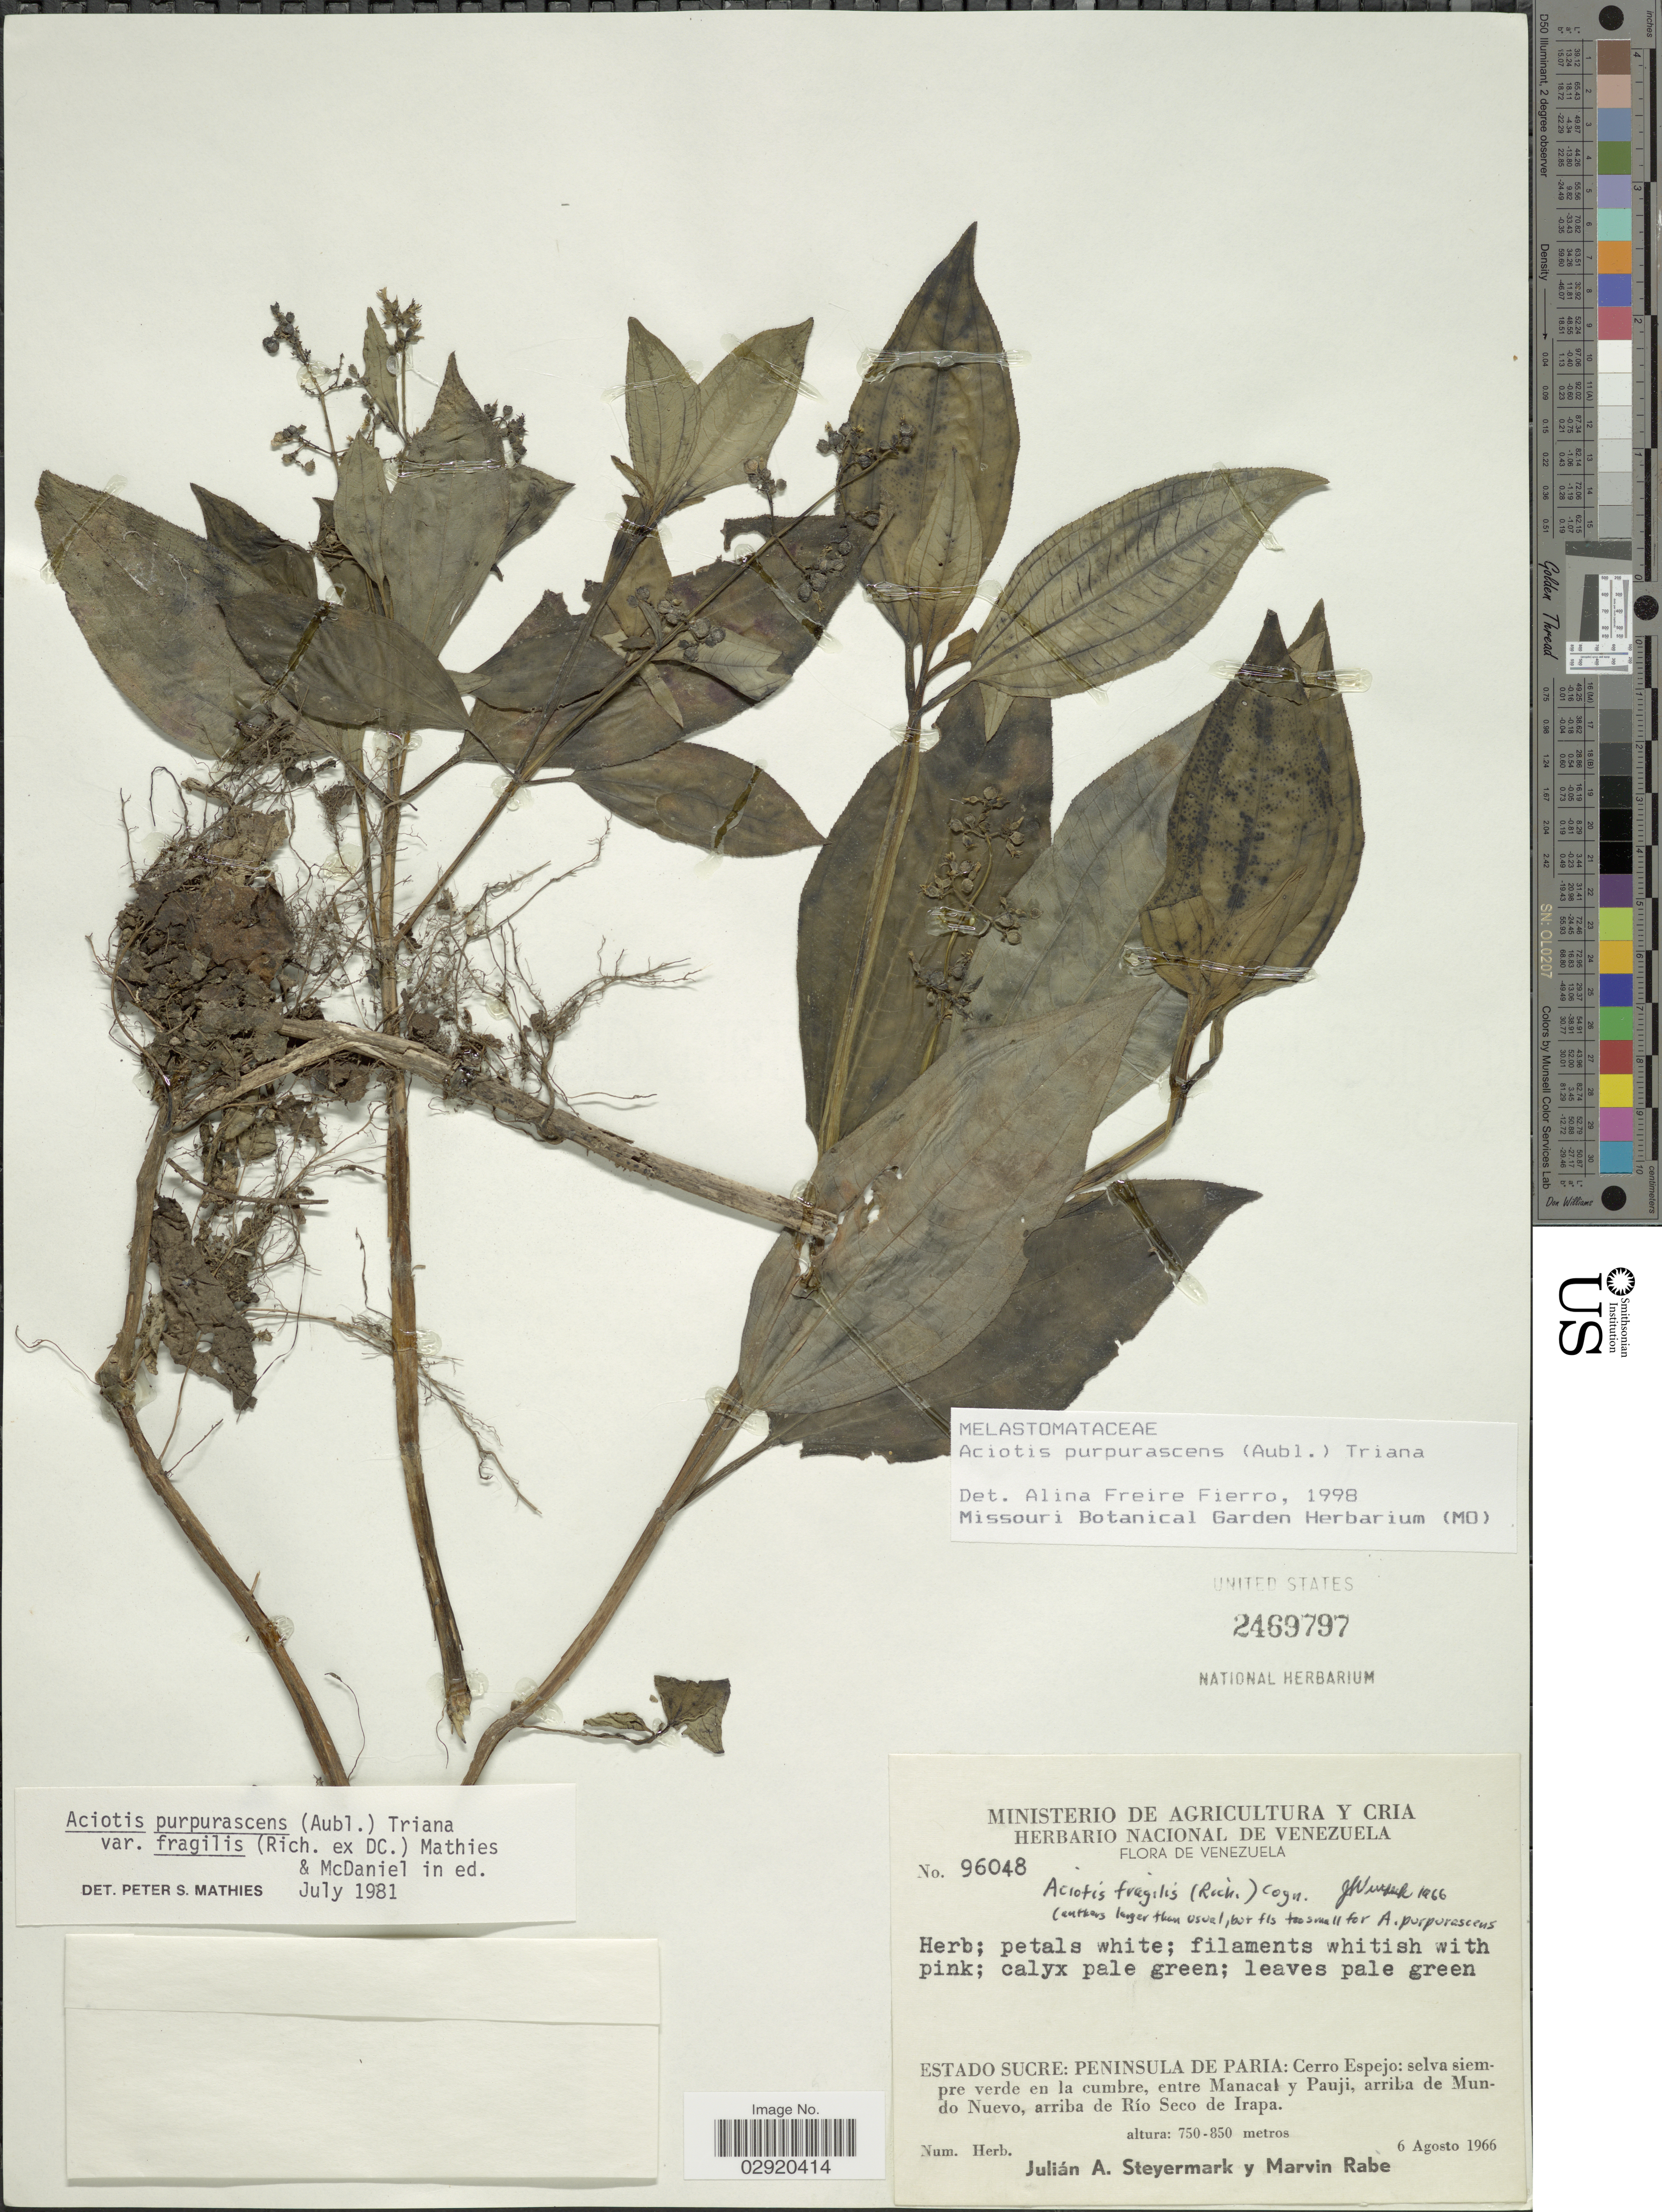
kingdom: Plantae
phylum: Tracheophyta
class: Magnoliopsida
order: Myrtales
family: Melastomataceae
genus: Aciotis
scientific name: Aciotis purpurascens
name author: (Aubl.) Triana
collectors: J. Steyermark & M. Rabe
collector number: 96048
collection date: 1966-08-06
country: Venezuela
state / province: Sucre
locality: Estado Sucre: Peninsula de Paria: Cerro Espejo: selva siempre verde en la cumbre, entre Manacal y Pauji, arriba de Mundo Nuevo, arriba de Río Seco de Irapa.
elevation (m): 750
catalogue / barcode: US 2469797